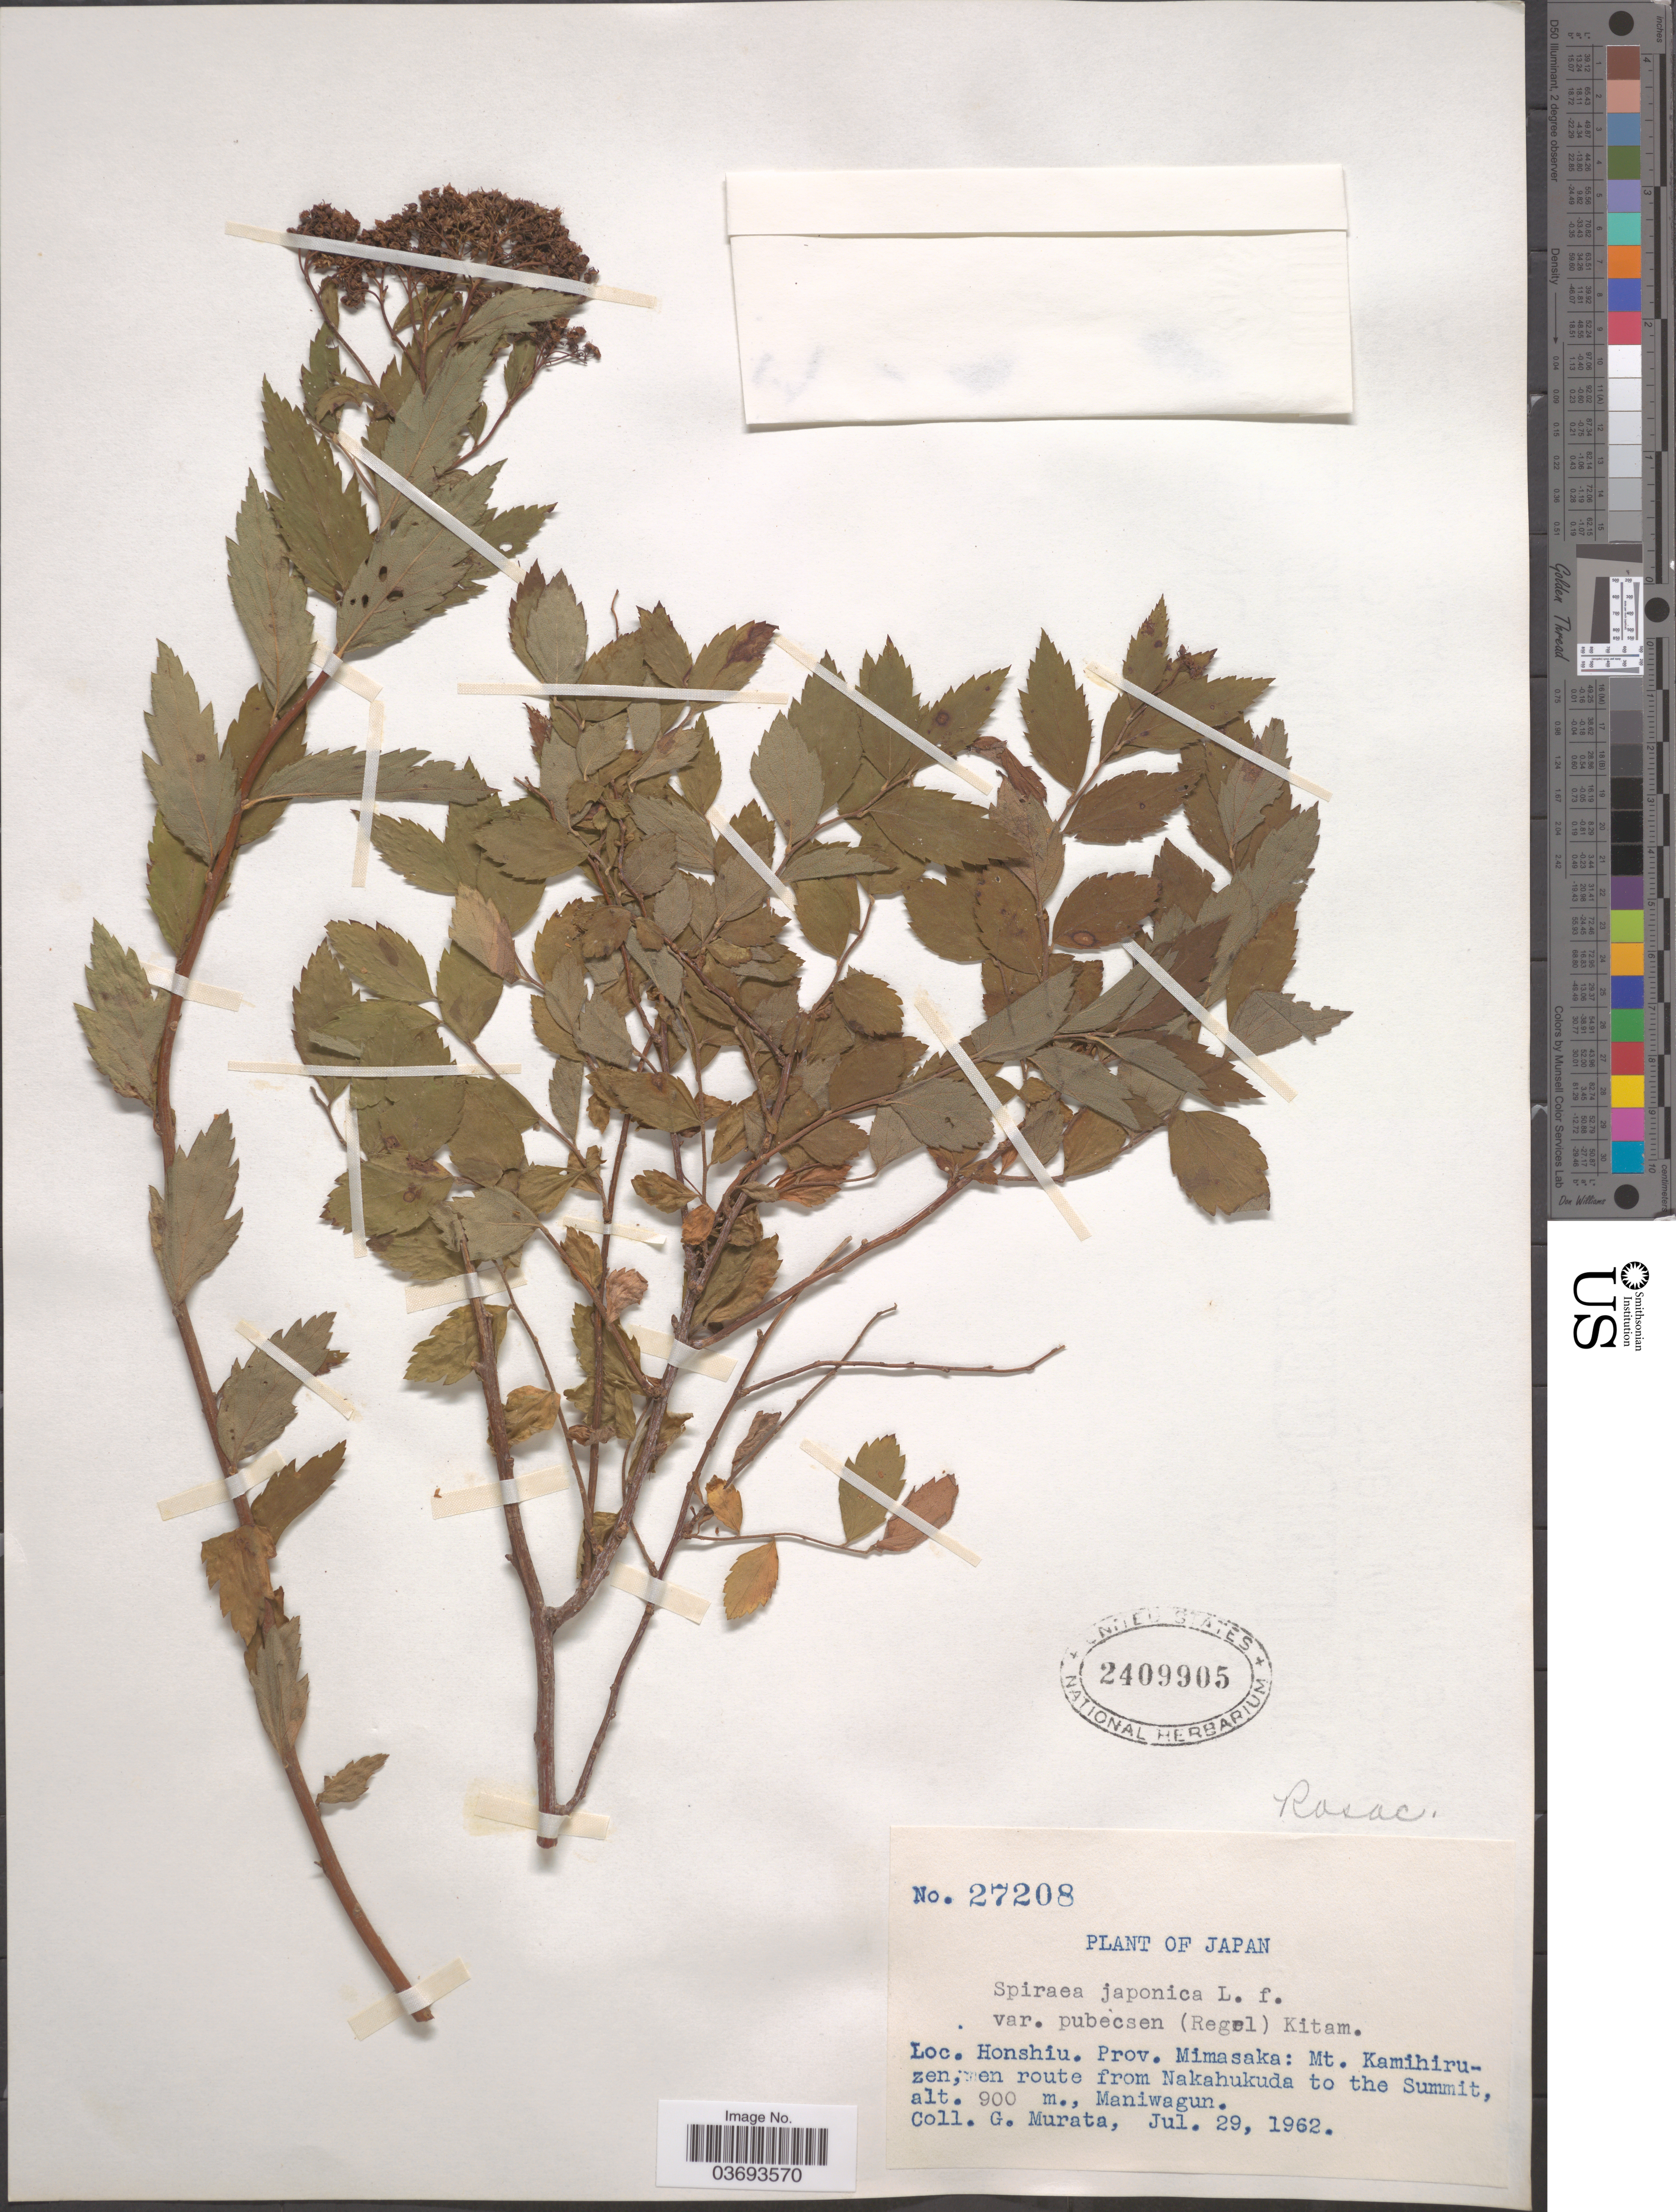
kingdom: Plantae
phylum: Tracheophyta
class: Magnoliopsida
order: Rosales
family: Rosaceae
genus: Spiraea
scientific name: Spiraea japonica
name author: L. f.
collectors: G. Murata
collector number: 27208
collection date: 1962-07-29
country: Japan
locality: Honshiu. Prov. Mimasaka: Mt. Kamihiruzen, en route from Nakahukuda to the Summit, Maniwagun.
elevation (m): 900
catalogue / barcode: US 2409905